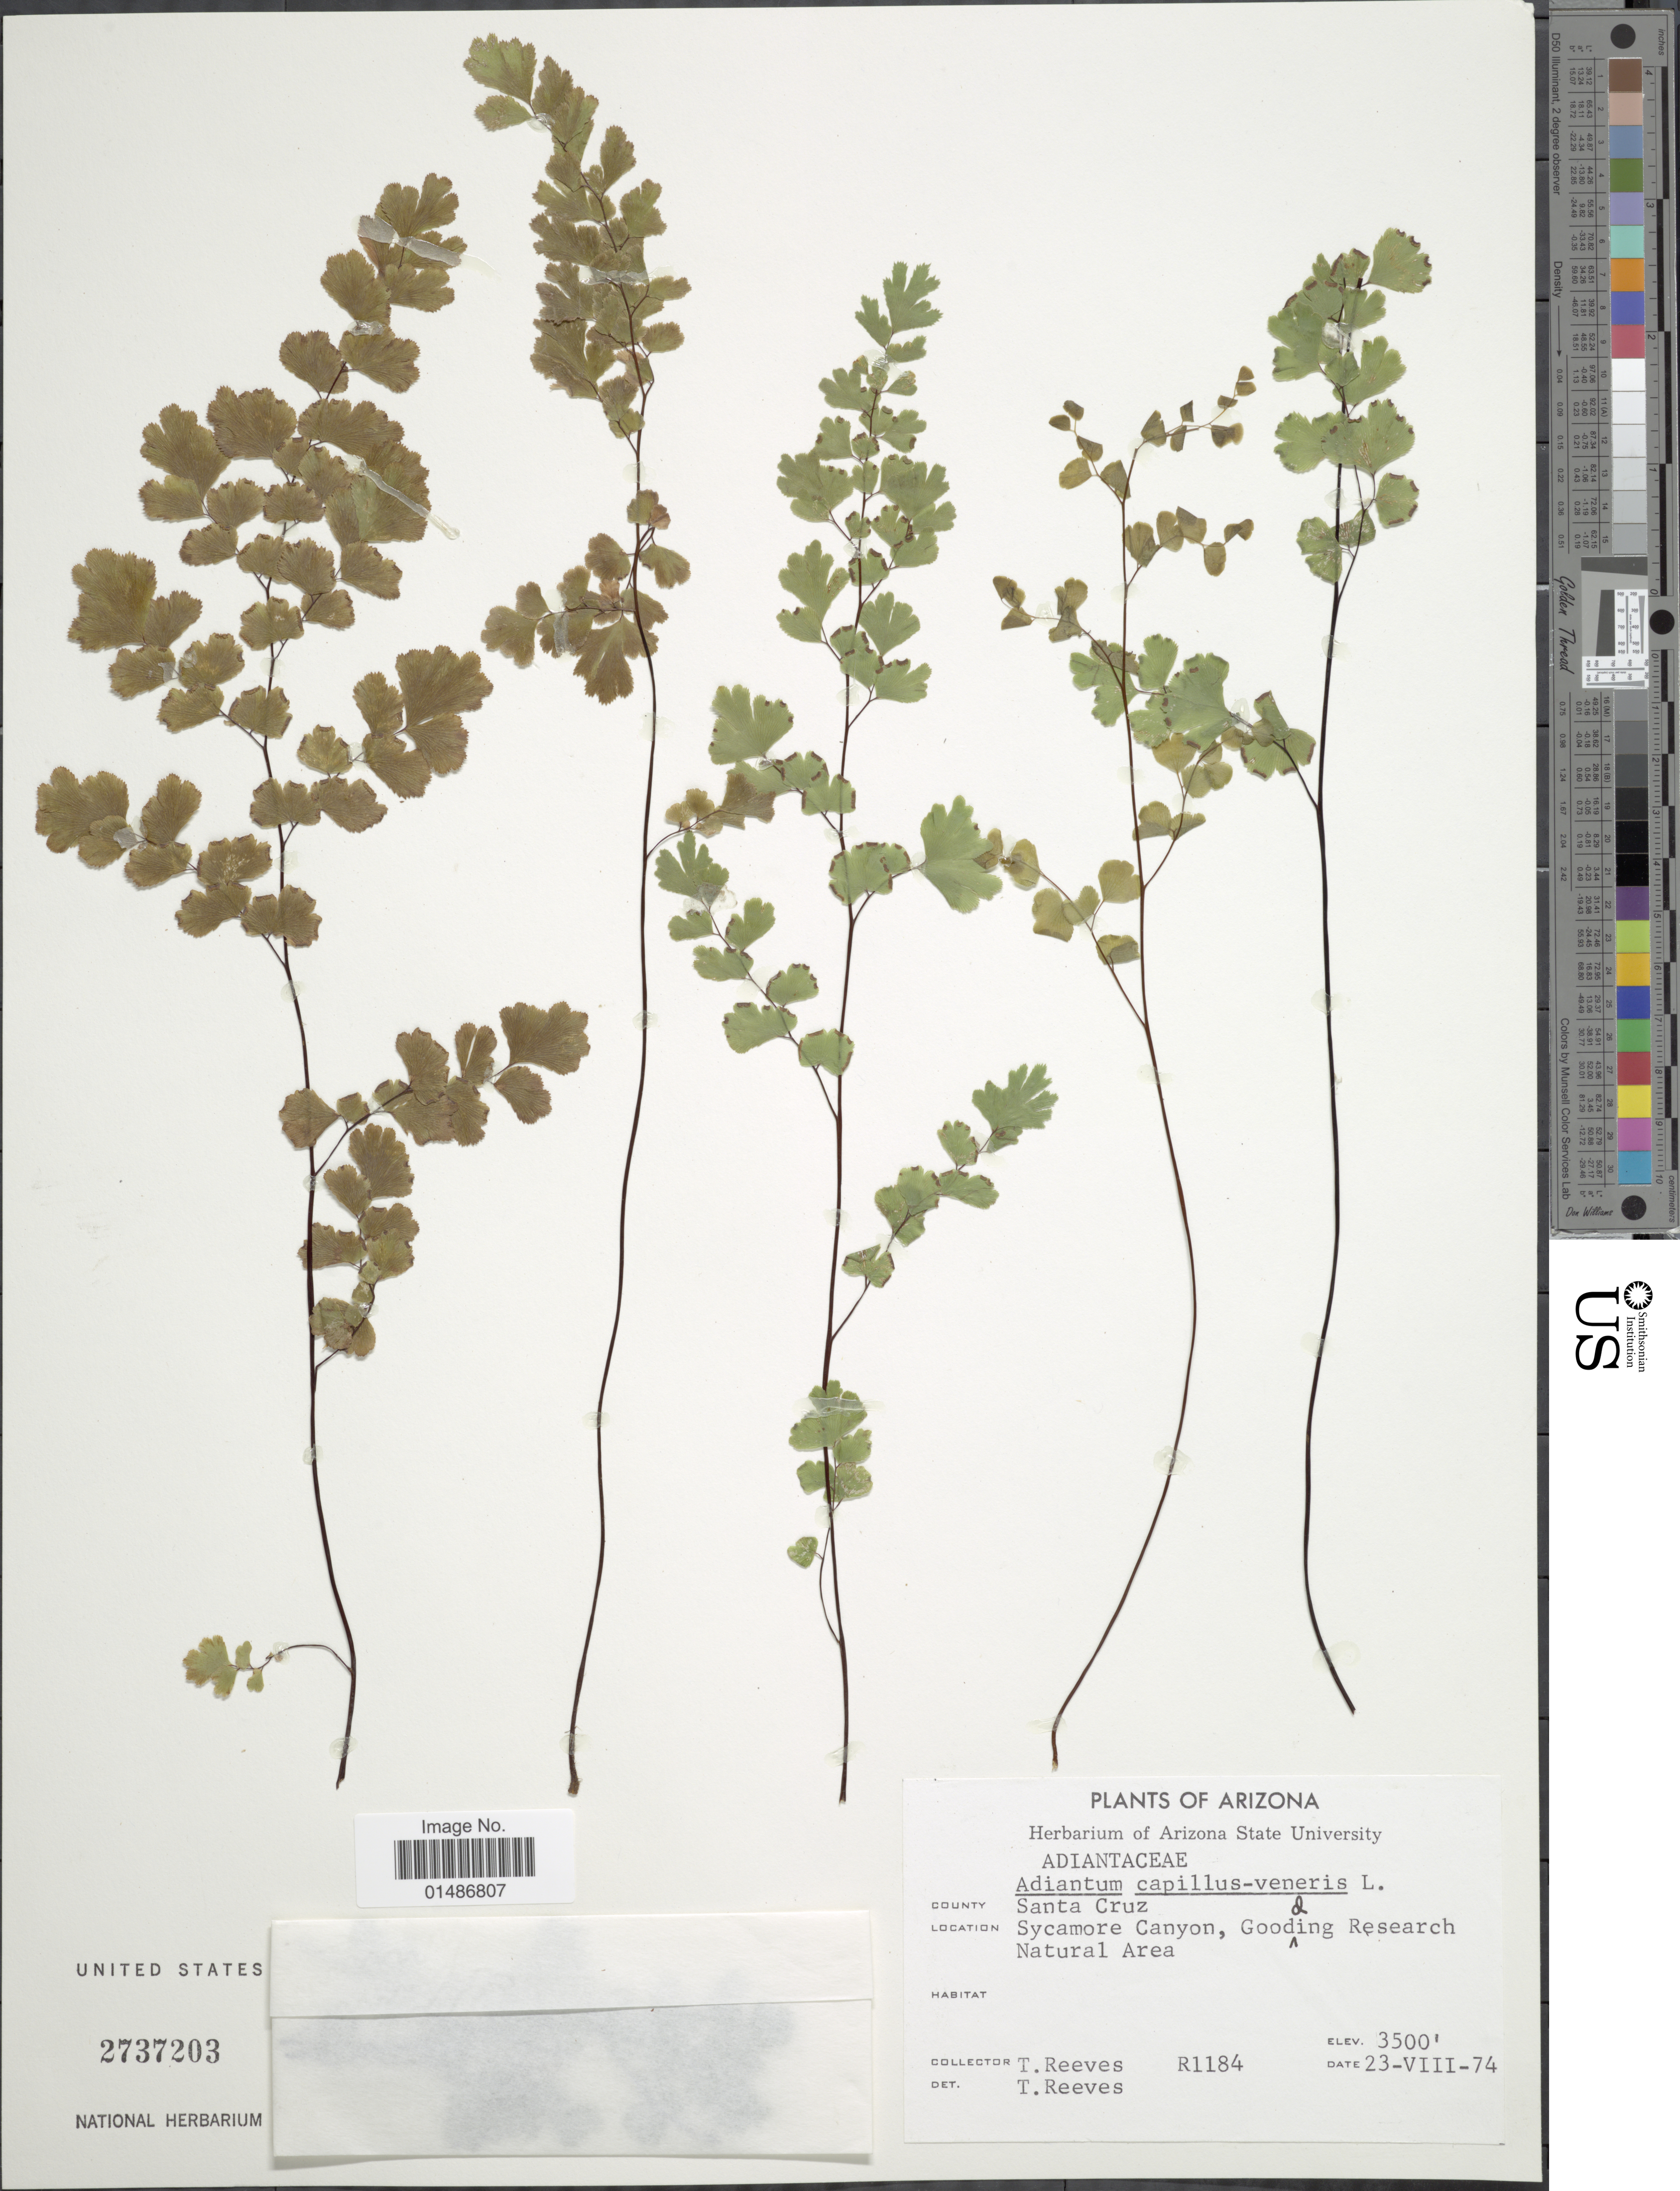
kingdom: Plantae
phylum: Tracheophyta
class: Polypodiopsida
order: Polypodiales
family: Pteridaceae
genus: Adiantum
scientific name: Adiantum capillus-veneris var. modestum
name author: (Underw.) Fernald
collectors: T. Reeves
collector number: R1184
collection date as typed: Transcribed d/m/y: 23/8/74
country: United States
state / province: Arizona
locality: County Santa Cruz. Sycamore Canyon, Goodding Research Natural Area.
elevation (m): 1067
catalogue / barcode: US 2737203